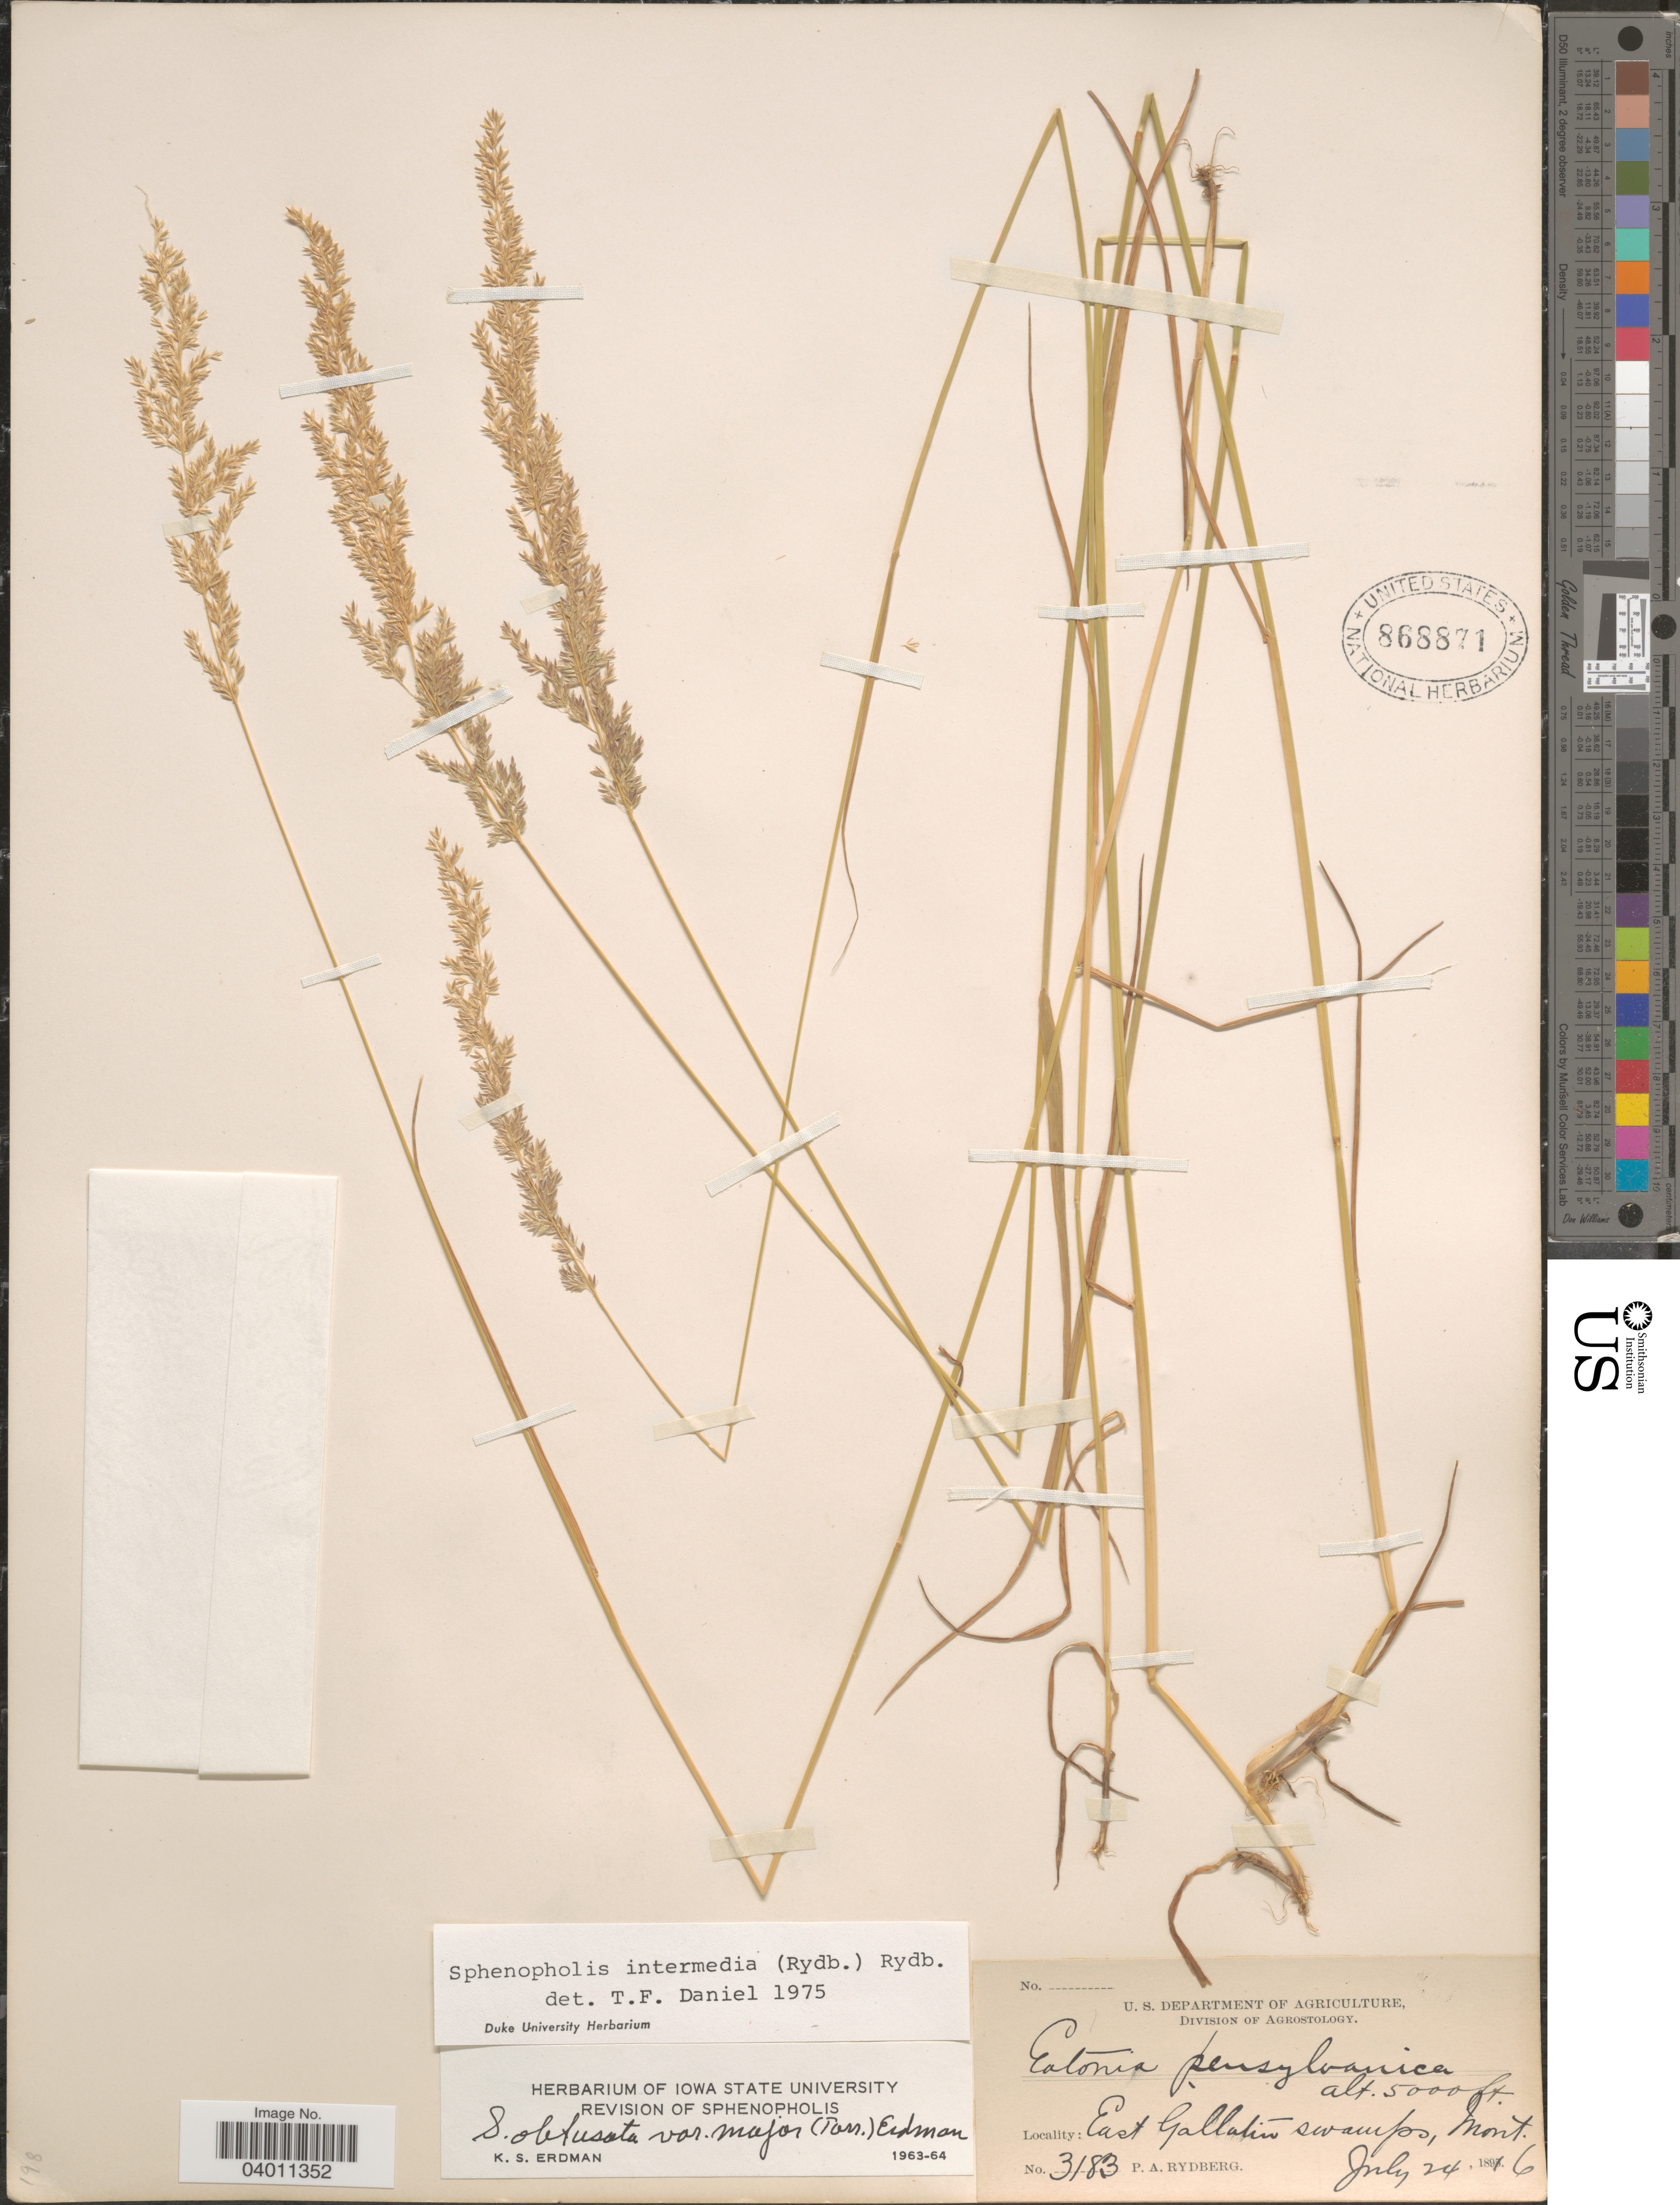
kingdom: Plantae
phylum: Tracheophyta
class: Liliopsida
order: Poales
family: Poaceae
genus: Sphenopholis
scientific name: Sphenopholis intermedia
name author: (Rydb.) Rydb.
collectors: P. A. Rydberg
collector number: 3183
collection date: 1816-07-24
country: United States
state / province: Montana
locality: East Gallatín swamps.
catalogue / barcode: US 868871